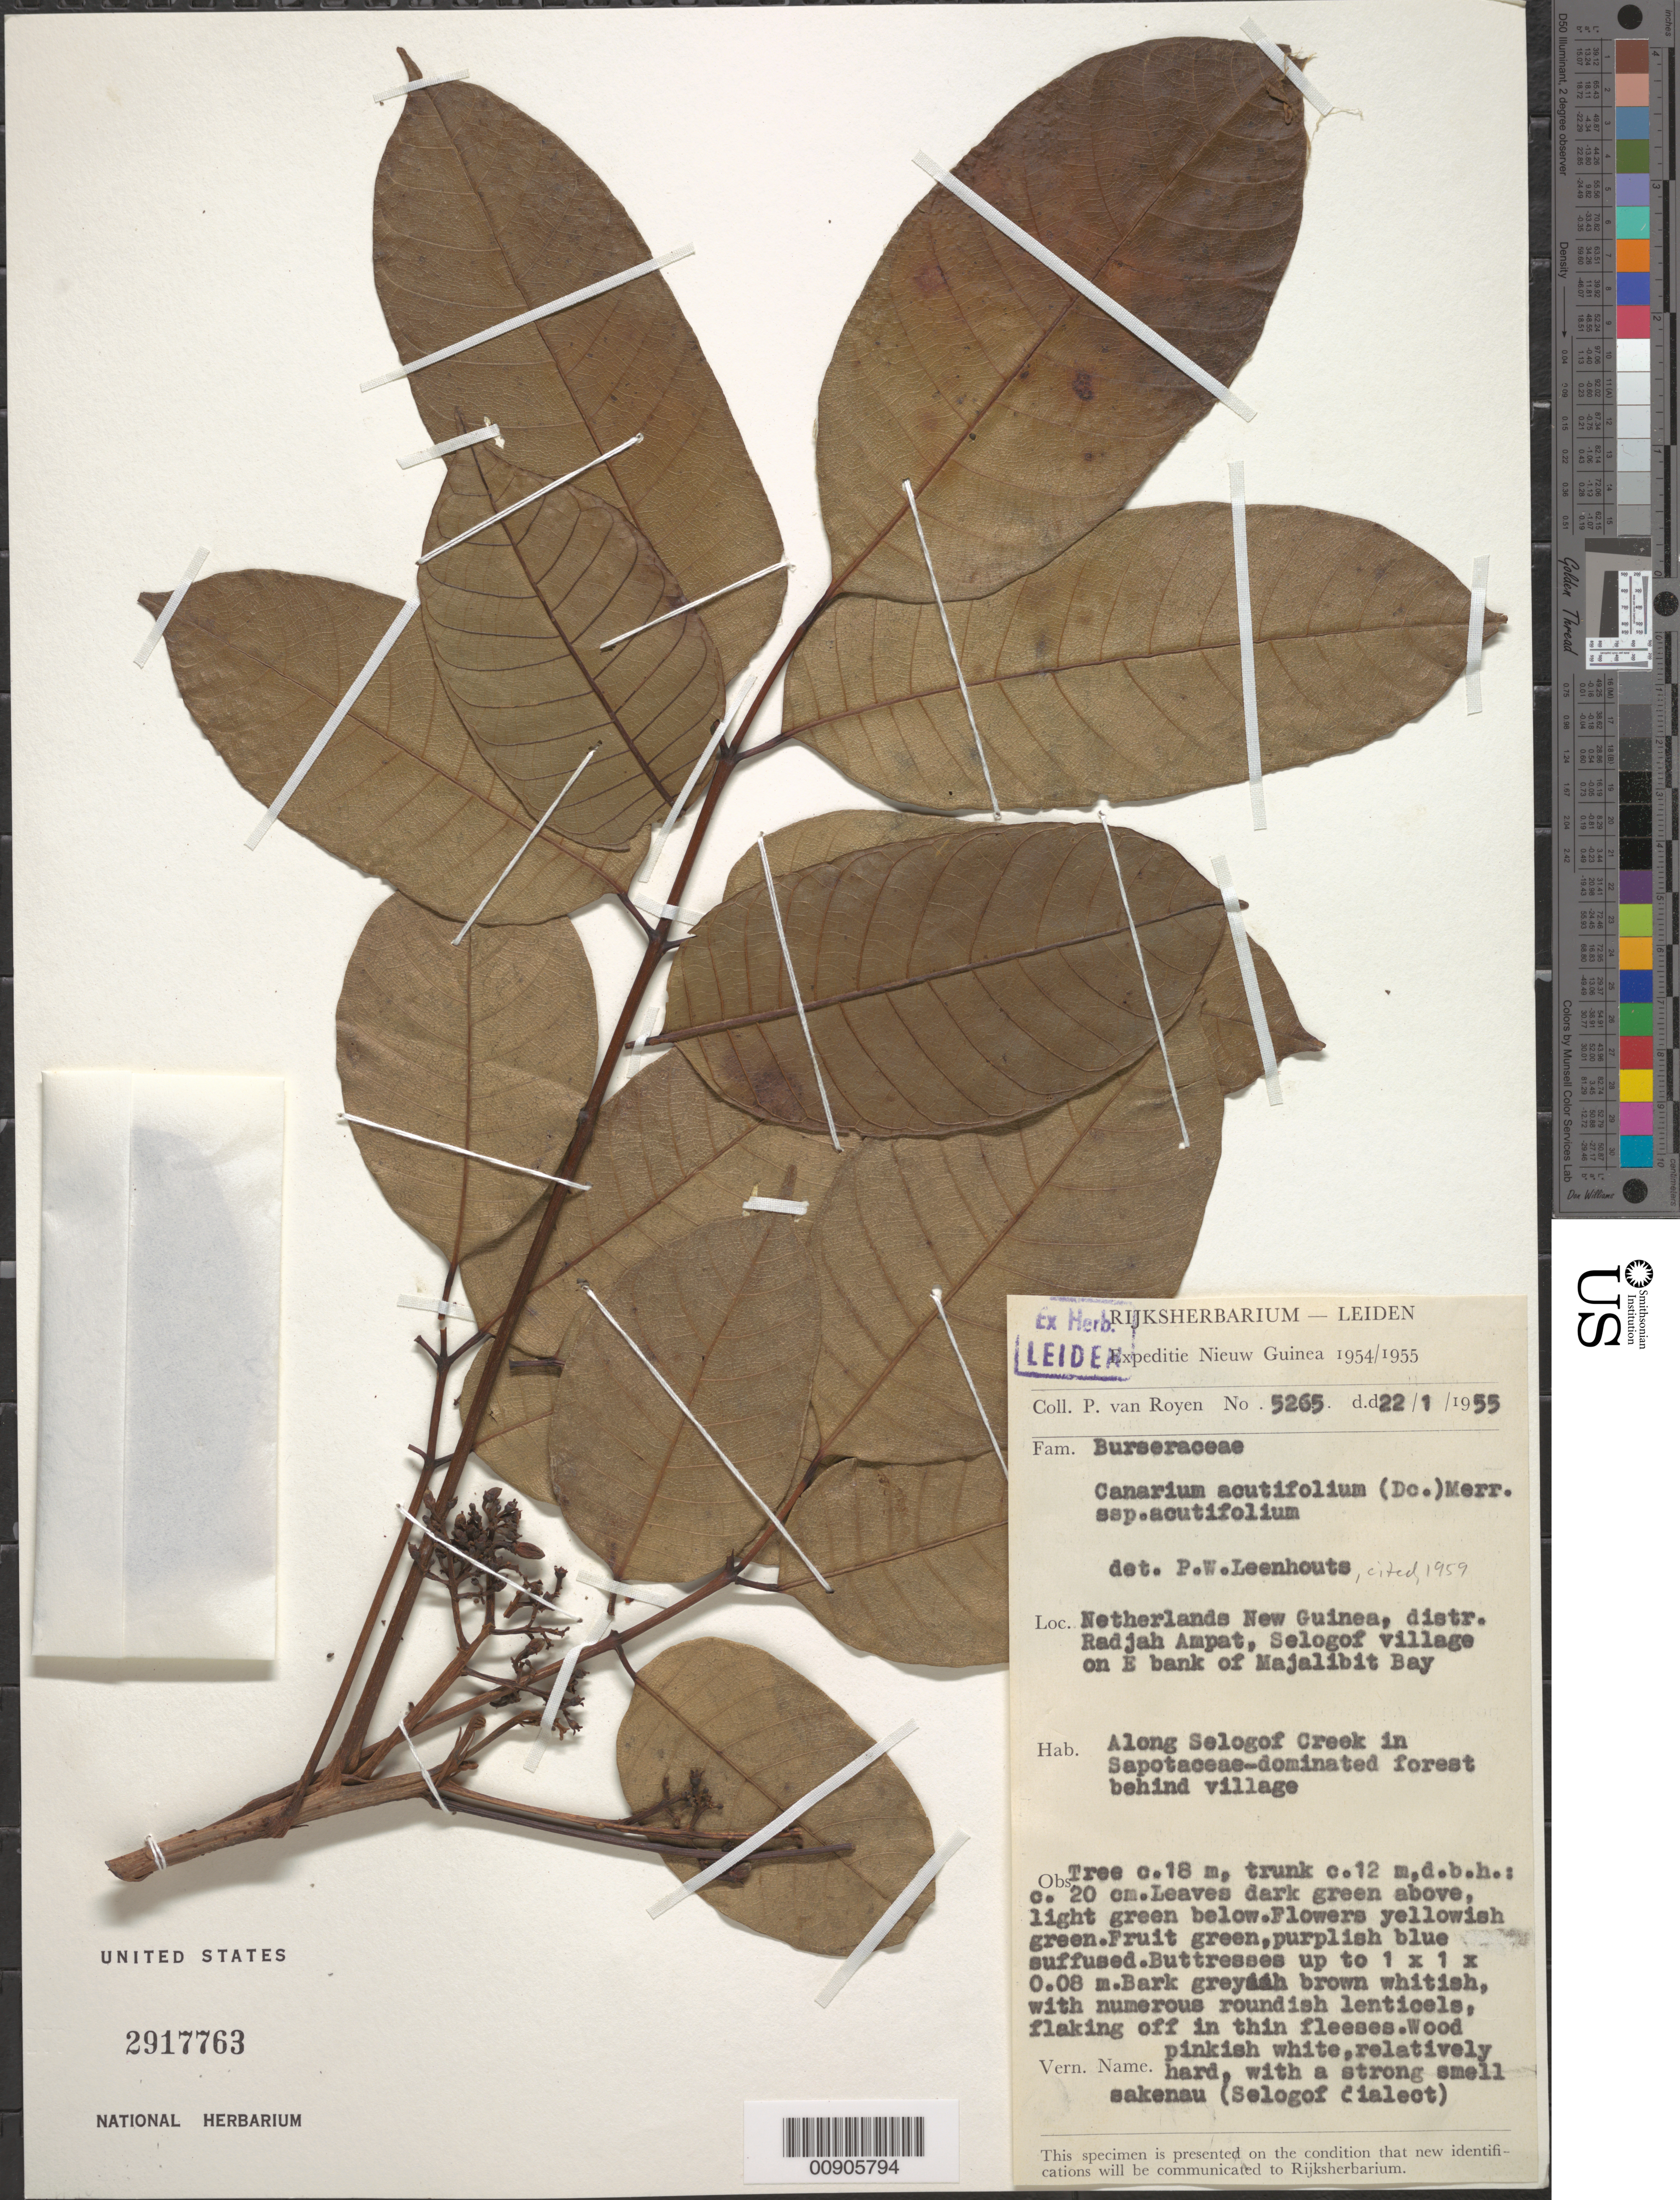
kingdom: Plantae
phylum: Tracheophyta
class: Magnoliopsida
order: Sapindales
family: Burseraceae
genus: Canarium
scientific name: Canarium acutifolium var. acutifolium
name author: (DC.) Merr.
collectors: P. van Royen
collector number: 5265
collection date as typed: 22 Jan 1955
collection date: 1955-01-22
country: Indonesia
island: Waigeo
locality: Radjah Ampat District, Selogof village on E bank of Majalibit Bay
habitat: along Selogof Creek in Sapotaceae-dominated forest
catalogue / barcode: US 2917763